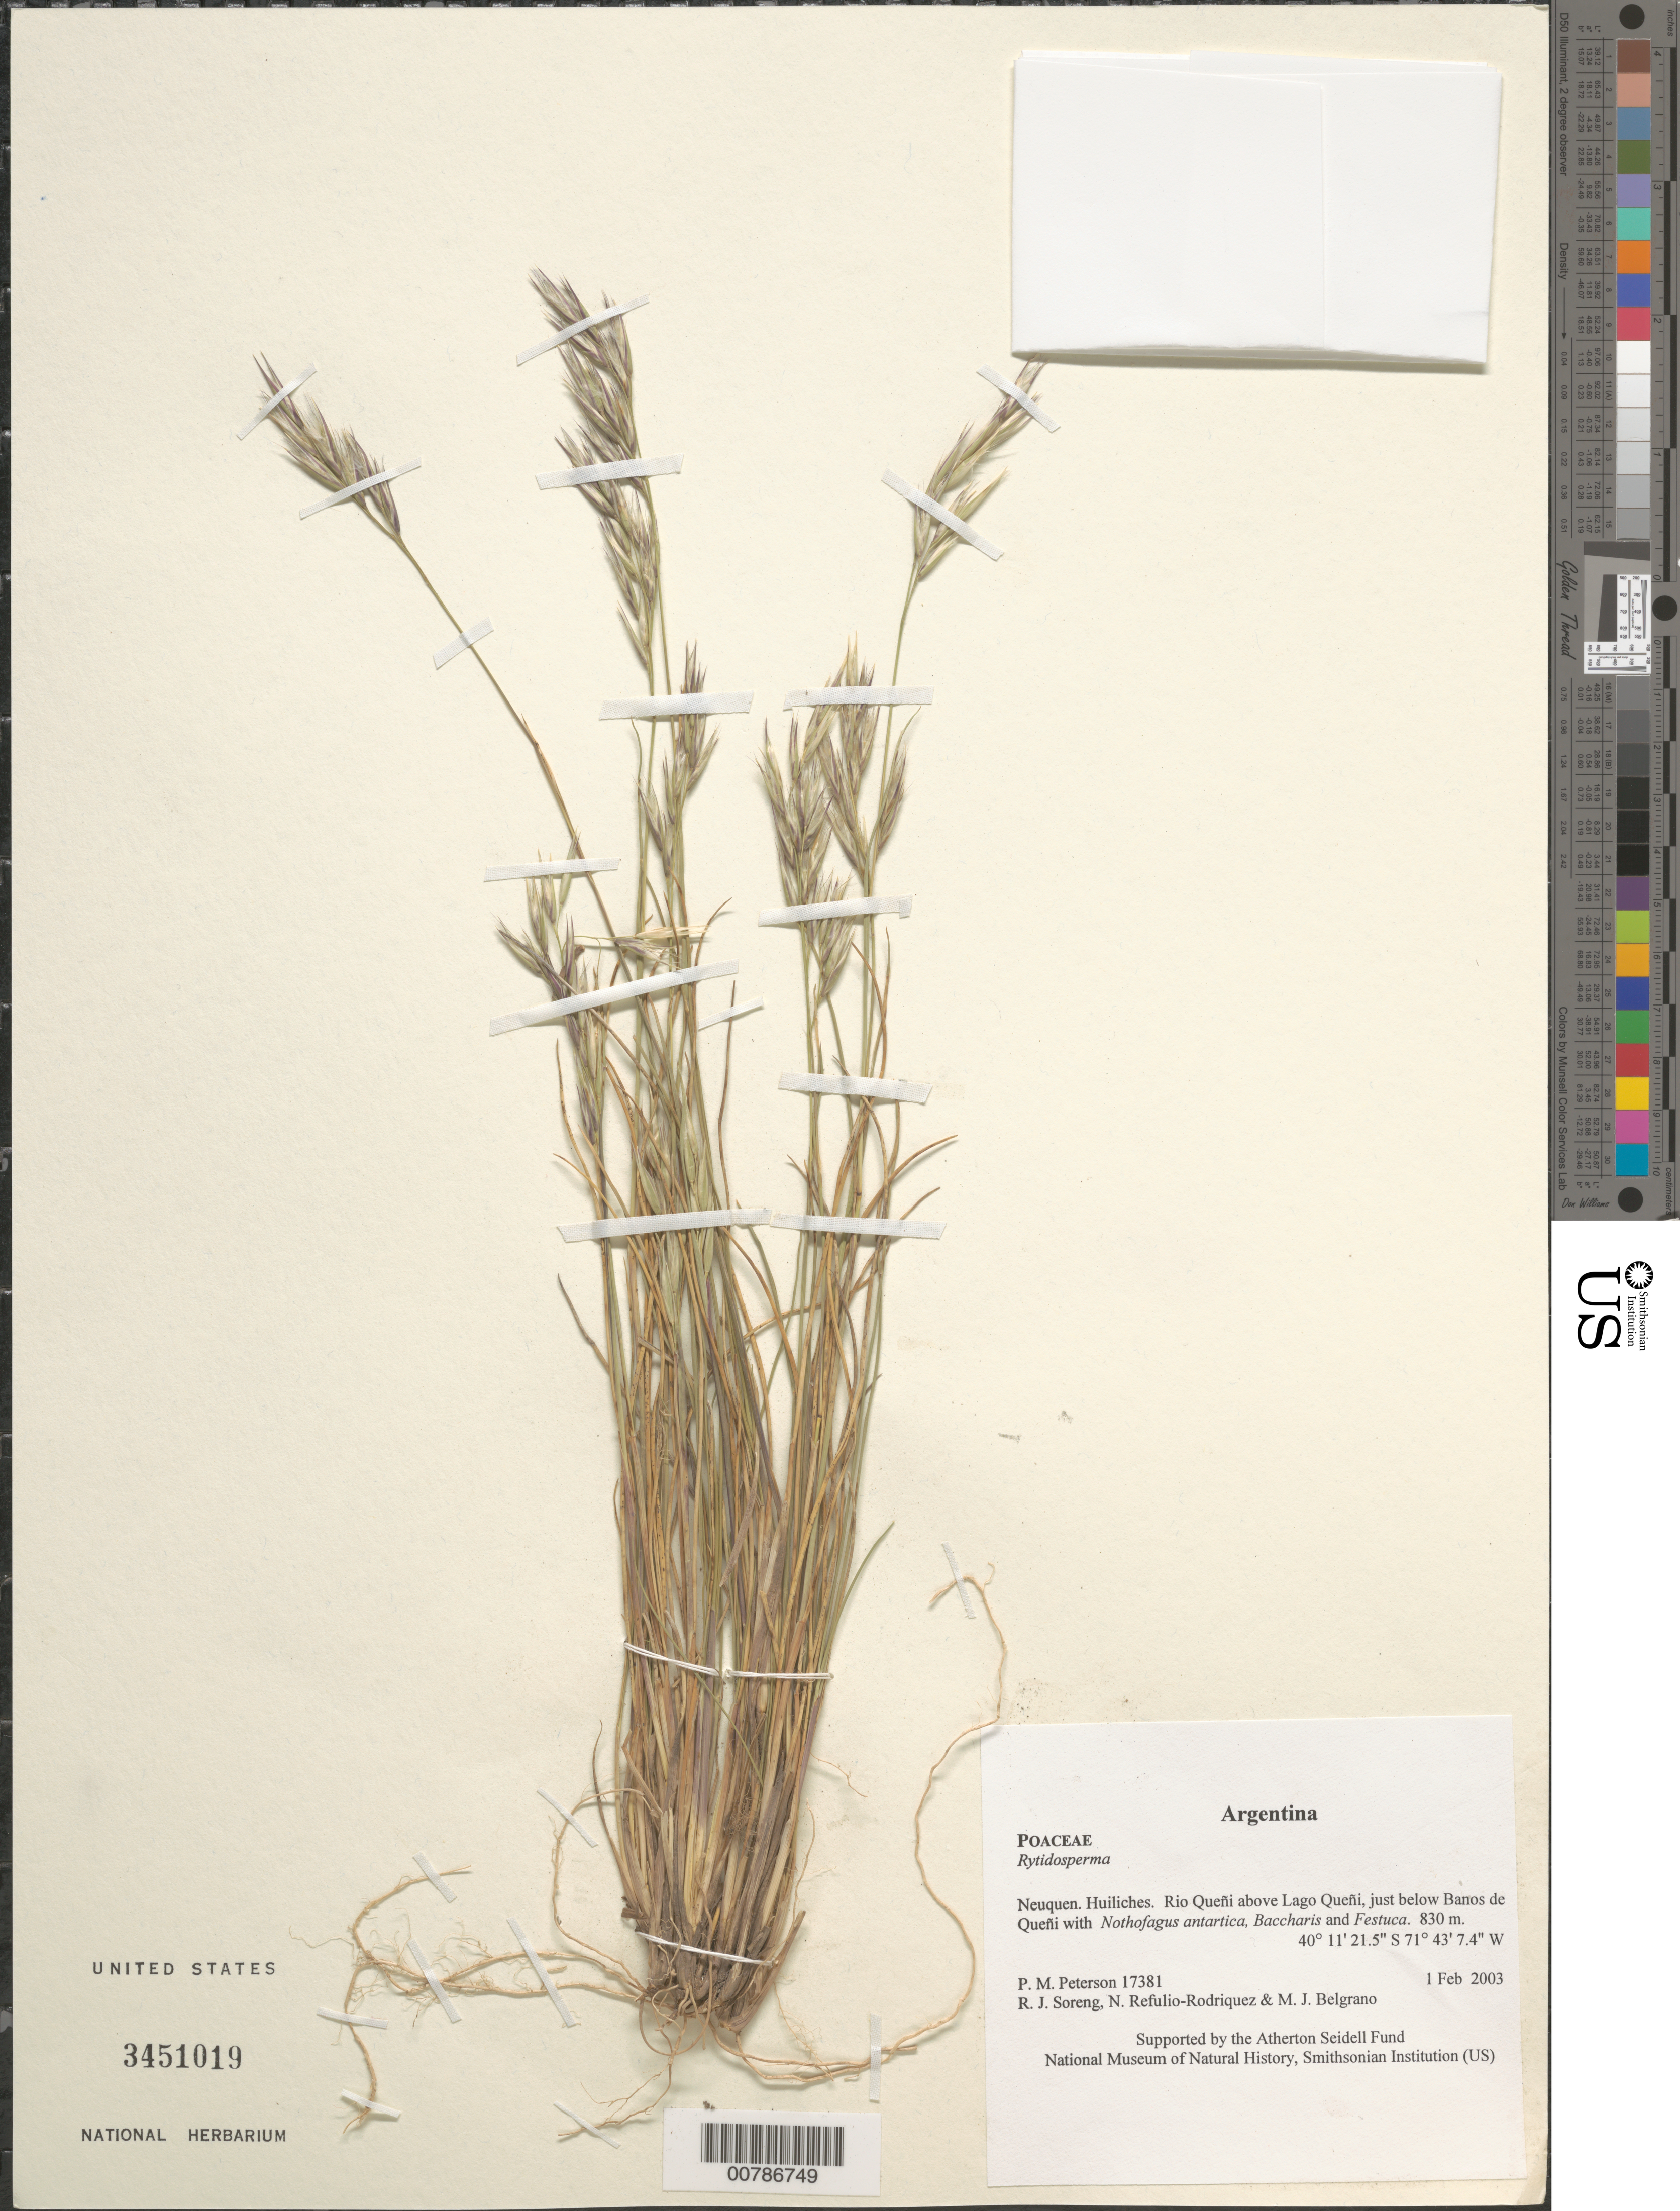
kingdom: Plantae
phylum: Tracheophyta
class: Liliopsida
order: Poales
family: Poaceae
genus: Rytidosperma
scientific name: Rytidosperma sp.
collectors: P. M. Peterson, R. J. Soreng, N. Refulio-Rodríguez & M. Belgrano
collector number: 17381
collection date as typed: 01 Feb 2003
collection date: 2003-02-01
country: Argentina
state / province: Neuquen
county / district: Huiliches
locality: Rio Queñi above Lago Queñi, just below Banos de Queñi with Nothofagus antartica, Baccharis and Festuca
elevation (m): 830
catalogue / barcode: US 3451019